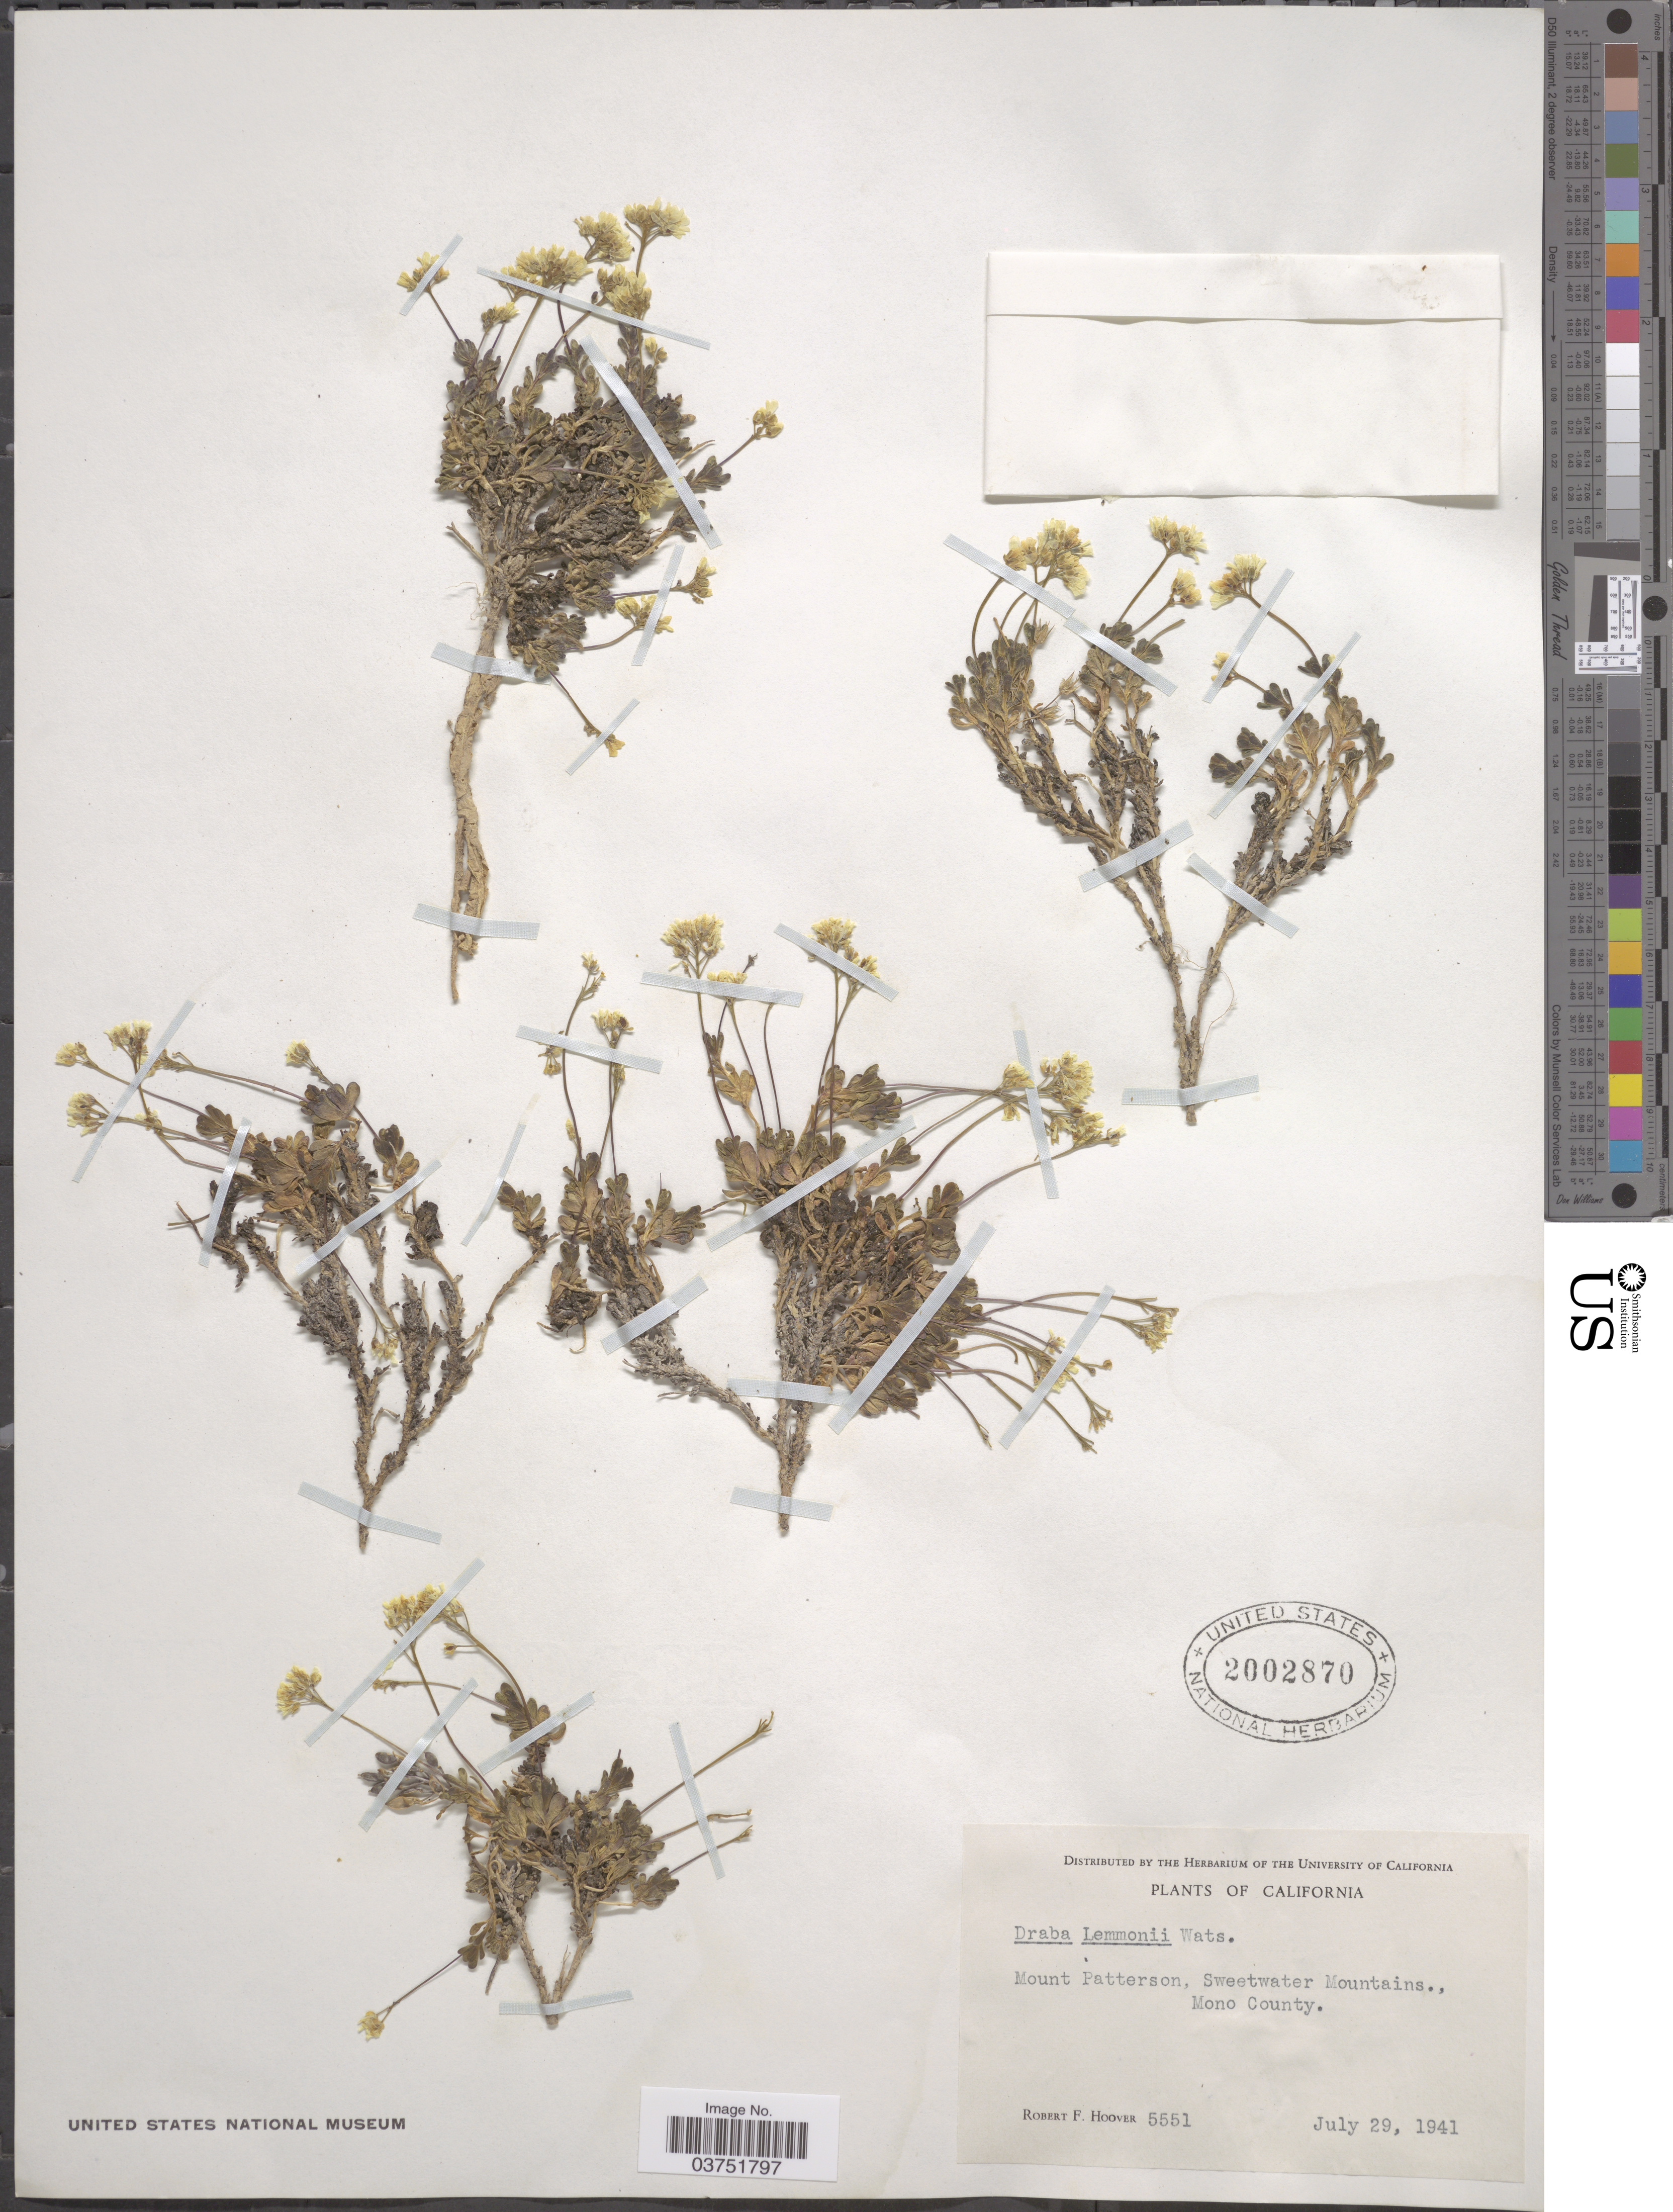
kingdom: Plantae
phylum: Tracheophyta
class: Magnoliopsida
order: Brassicales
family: Brassicaceae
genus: Draba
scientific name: Draba lemmonii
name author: S. Watson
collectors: R. F. Hoover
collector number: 5551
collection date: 1941-07-29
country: United States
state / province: California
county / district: Mono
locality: Mount Patterson, Sweetwater Mountains., Mono County.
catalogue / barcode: US 2002870